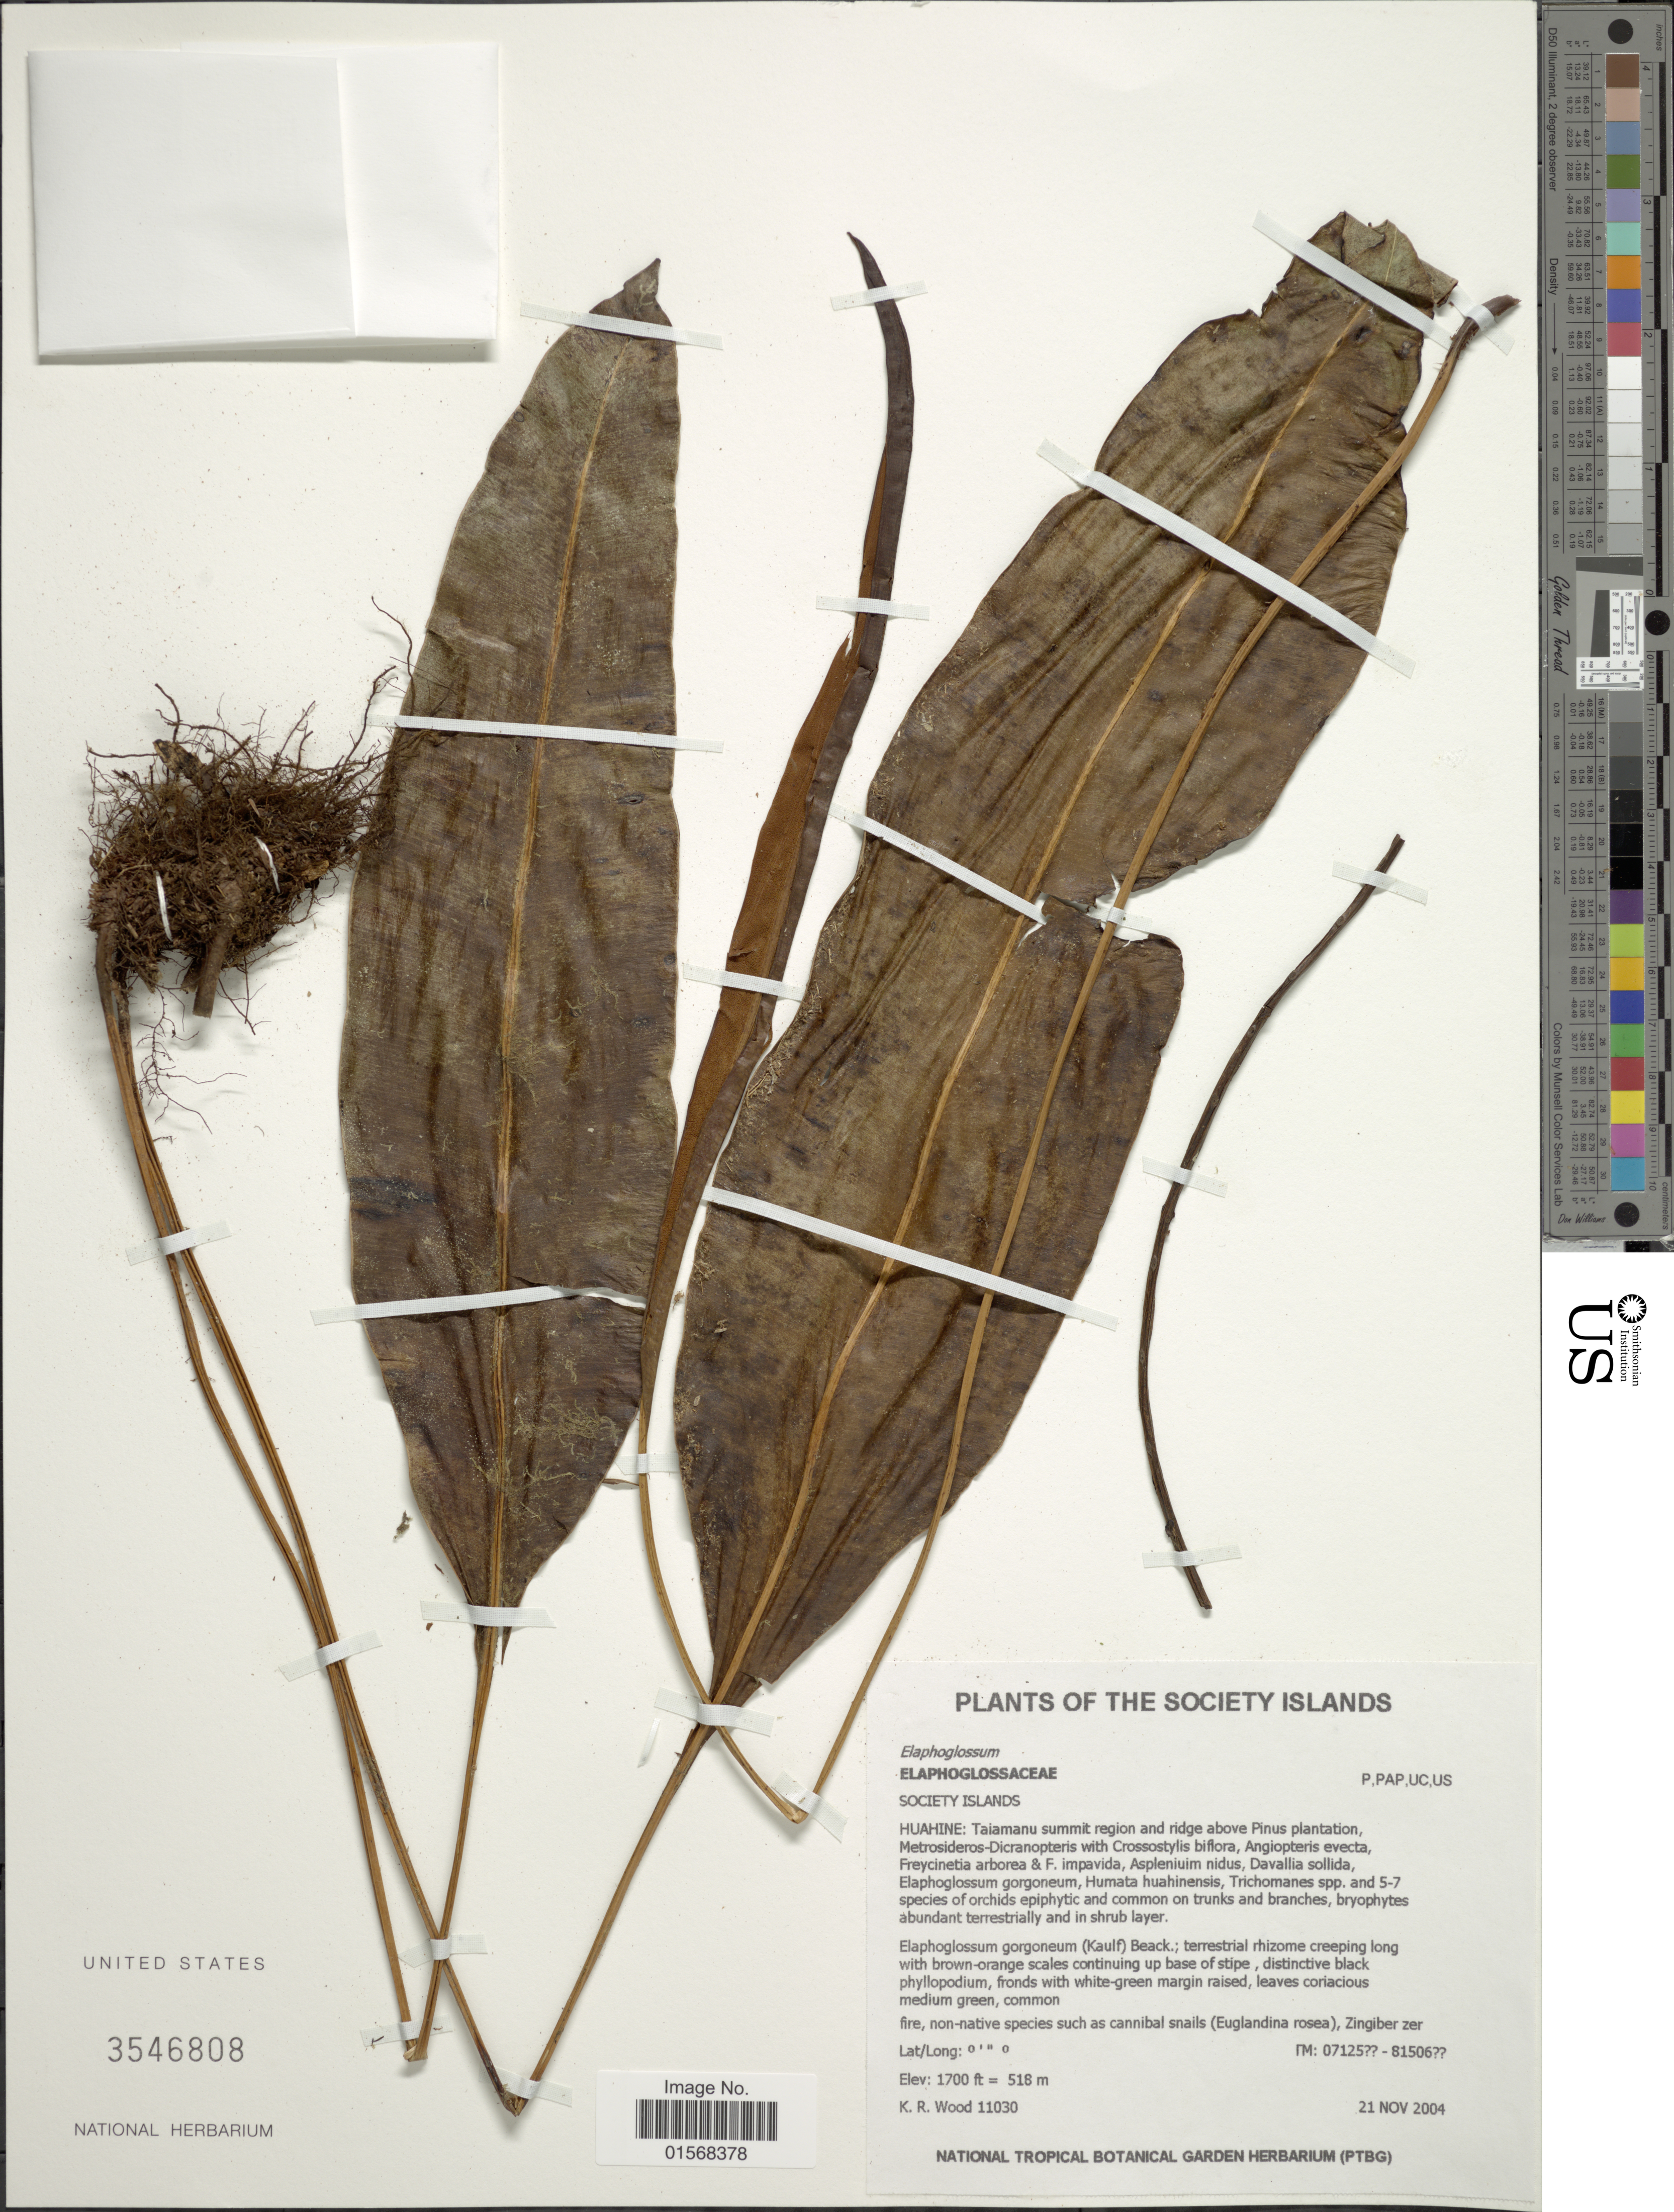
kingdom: Plantae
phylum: Tracheophyta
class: Polypodiopsida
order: Polypodiales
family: Dryopteridaceae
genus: Elaphoglossum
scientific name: Elaphoglossum savaiense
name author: (Baker) Diels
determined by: Florence, J.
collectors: K. R. Wood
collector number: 11030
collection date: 2004-11-21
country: French Polynesia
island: Huahine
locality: Sociey Islands. Huahine: Taiamanu summit region and ridge above Pinus plantation.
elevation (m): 518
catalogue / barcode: US 3546808